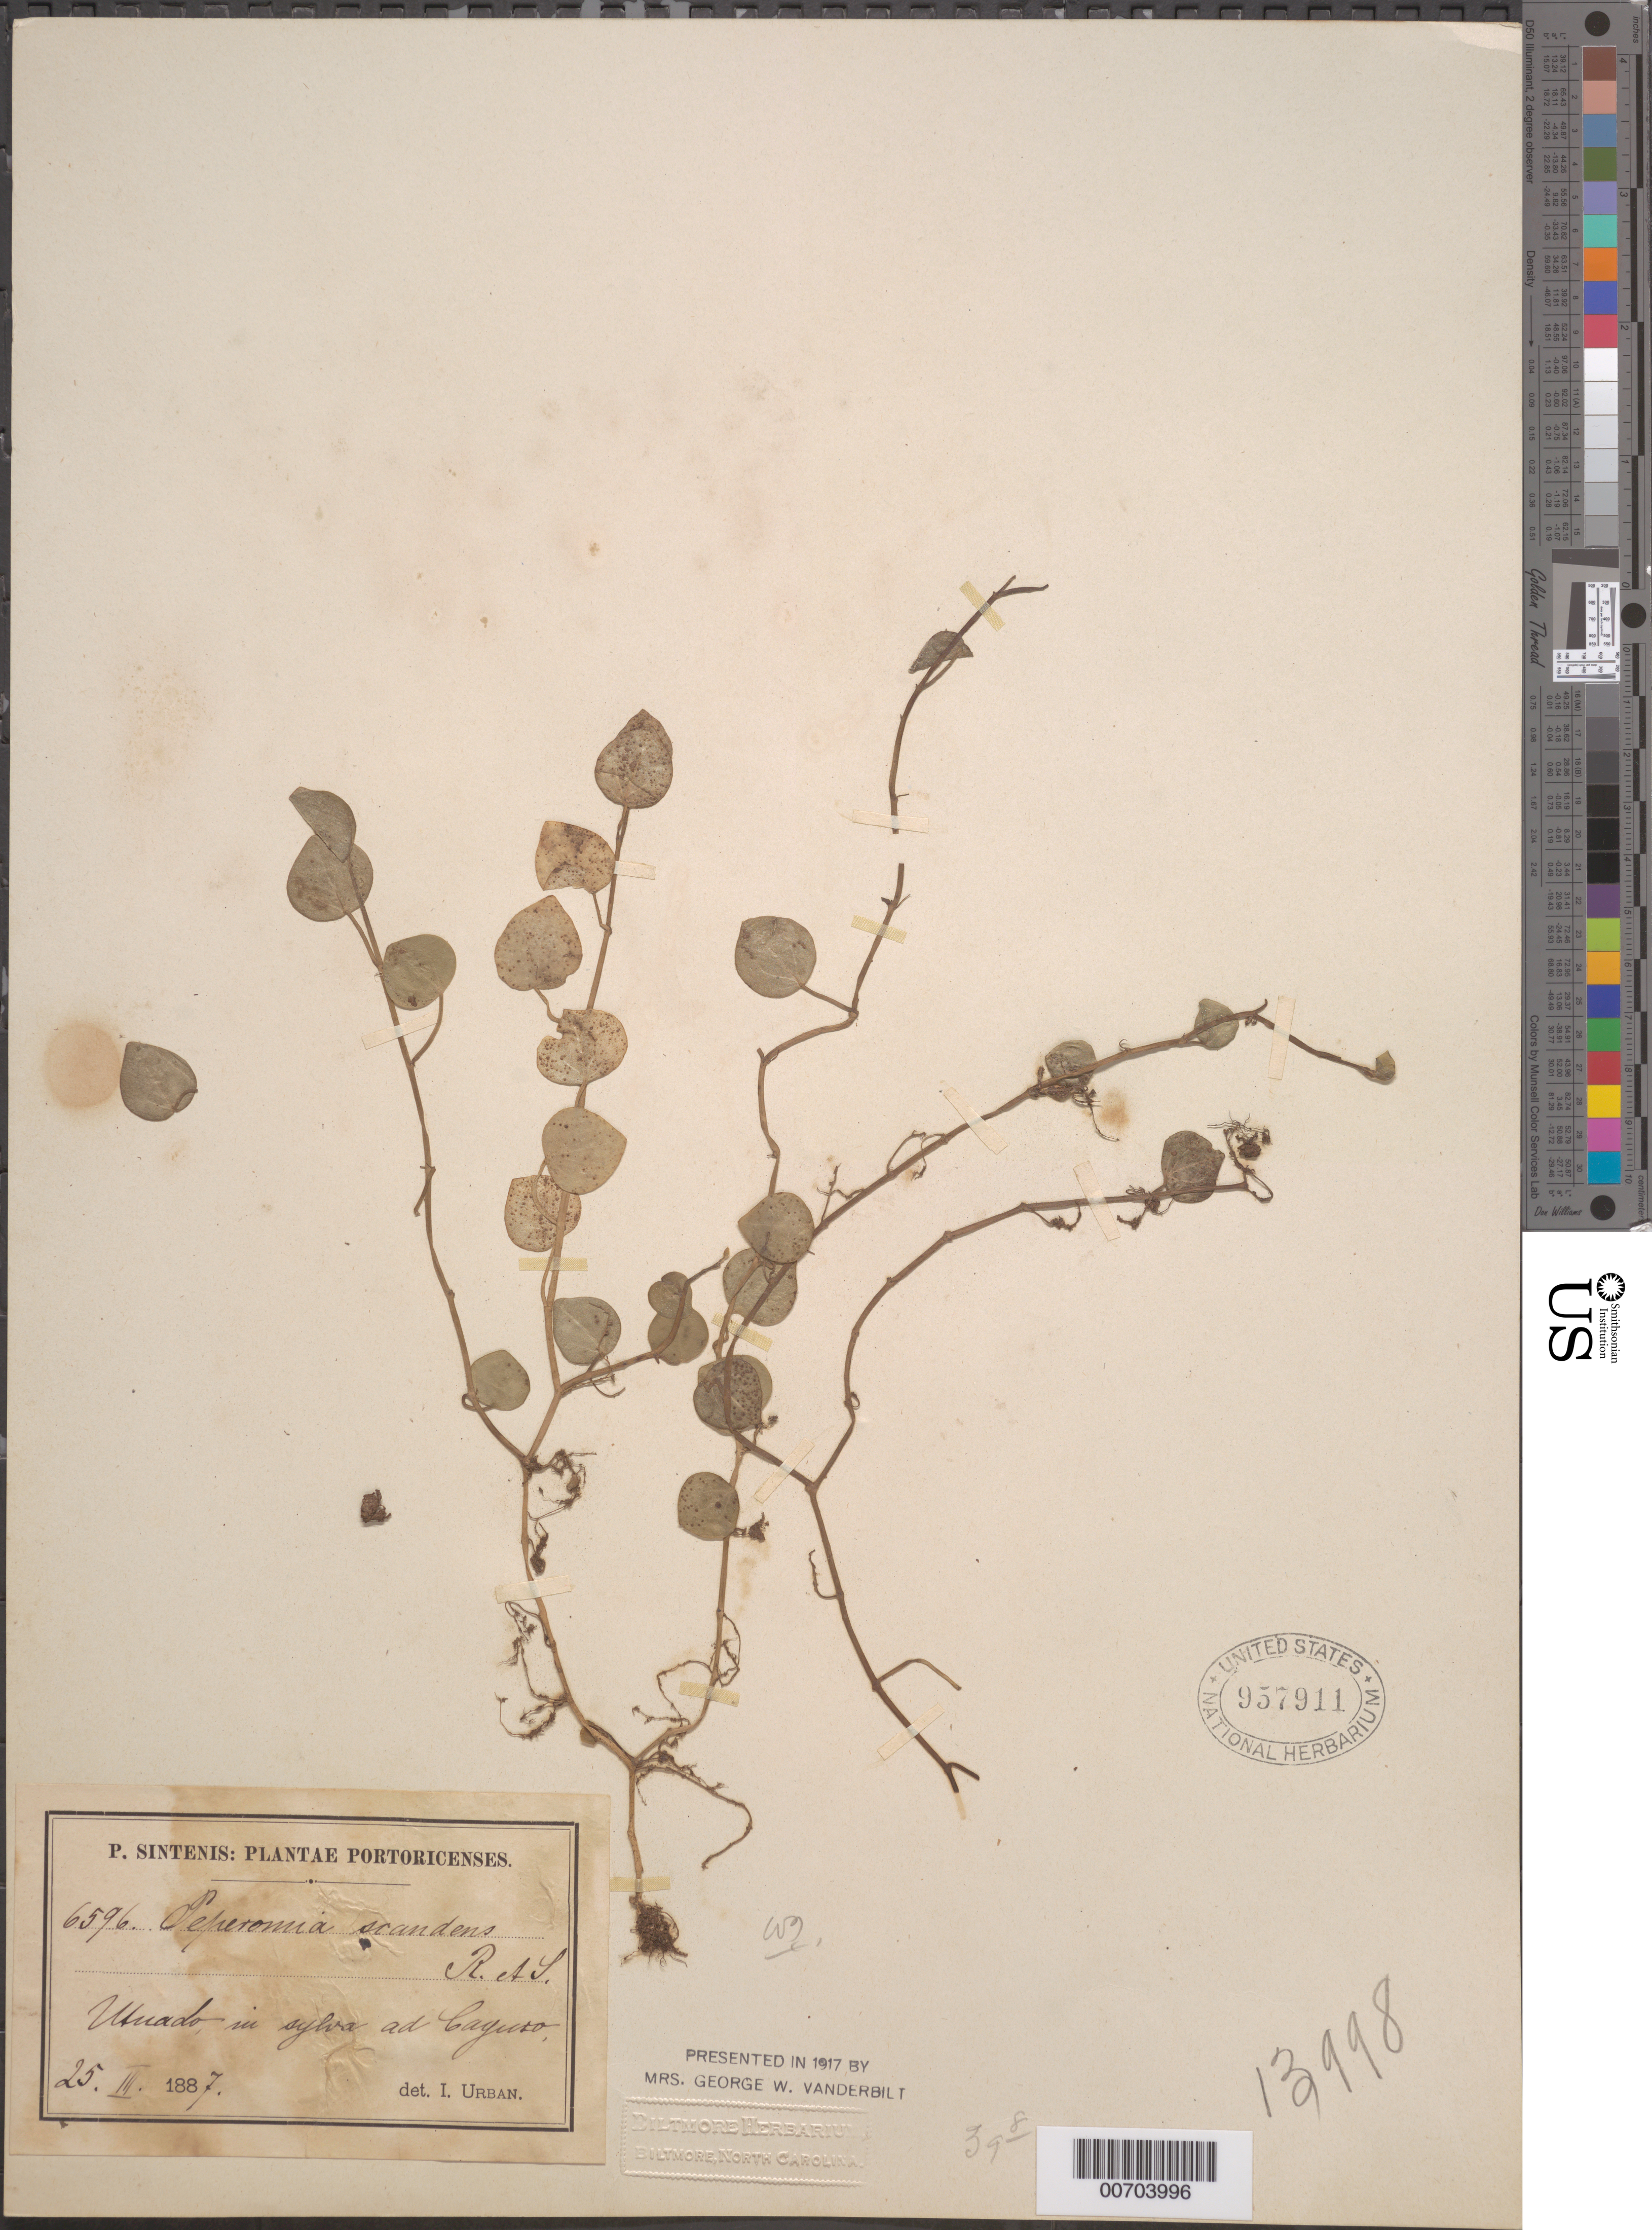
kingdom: Plantae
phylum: Tracheophyta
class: Magnoliopsida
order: Piperales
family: Piperaceae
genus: Peperomia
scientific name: Peperomia scandens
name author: Ruiz & Pav.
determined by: Urban, Ignatz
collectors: P. Sintenis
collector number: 6596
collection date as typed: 25 Mar 1887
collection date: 1887-03-25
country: Puerto Rico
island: Greater Antilles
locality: Utuado, in sylva ad Cayuca.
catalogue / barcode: US 957911